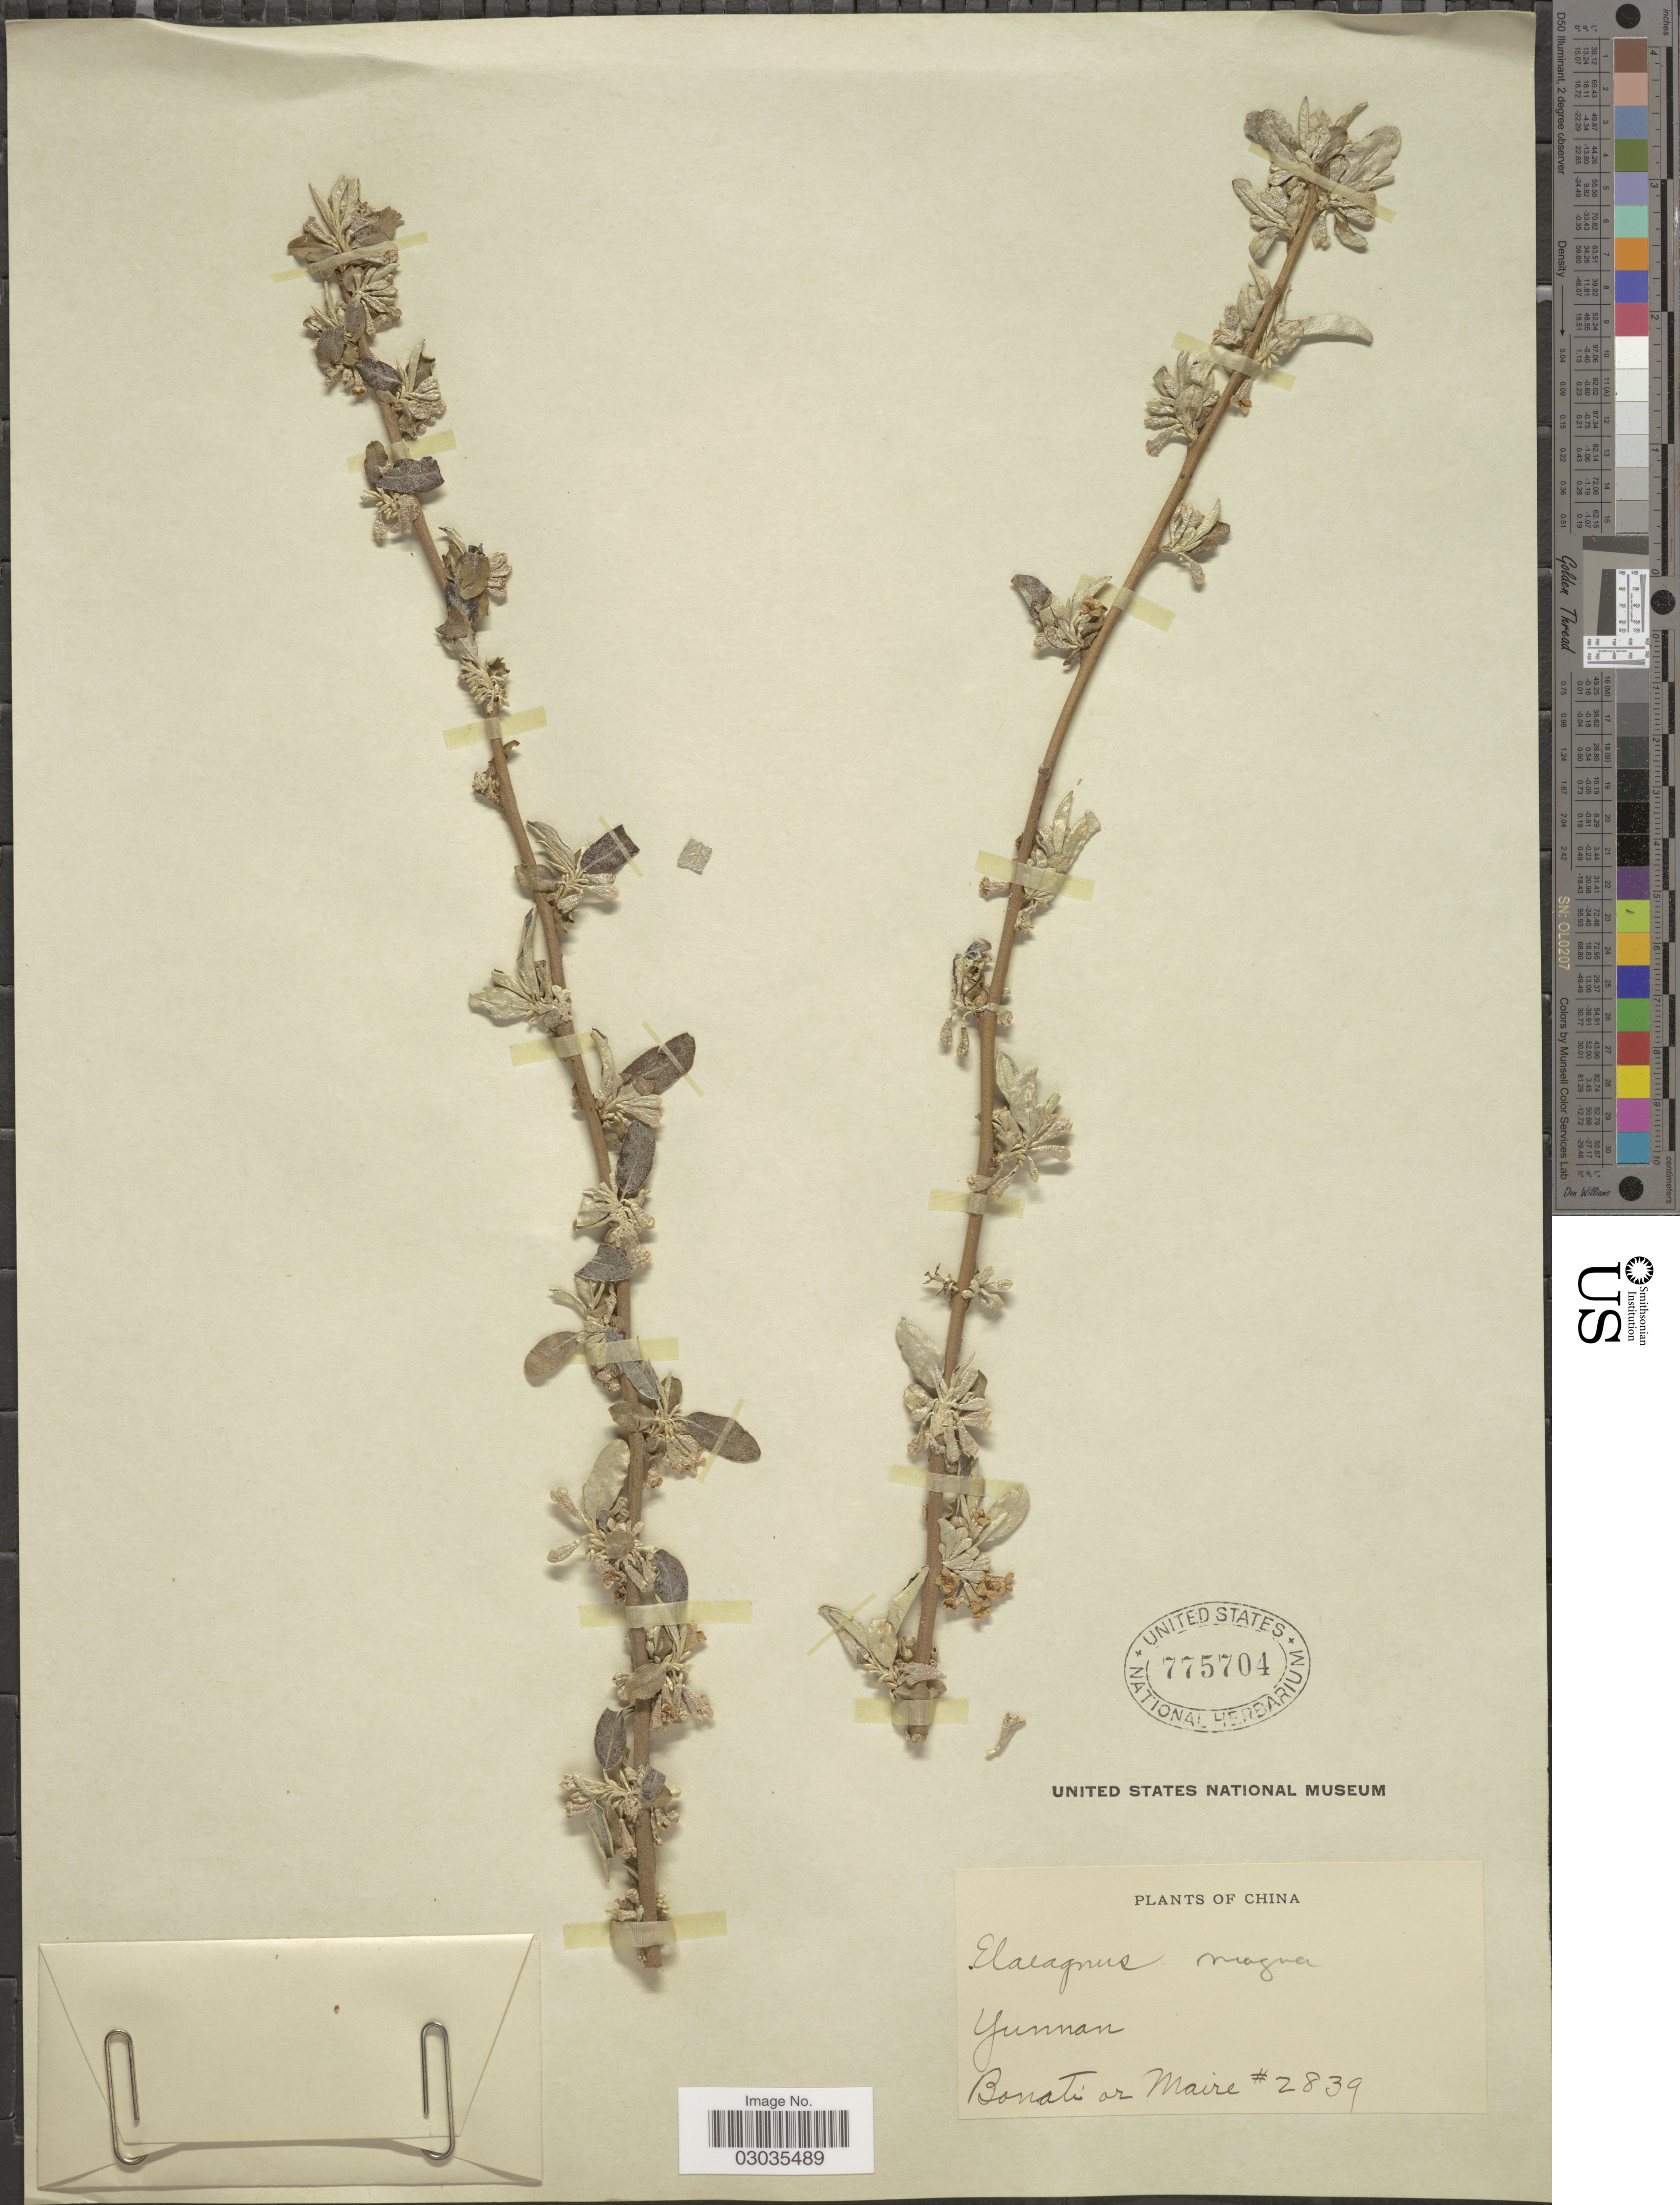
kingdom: Plantae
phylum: Tracheophyta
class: Magnoliopsida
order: Rosales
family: Elaeagnaceae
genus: Elaeagnus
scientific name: Elaeagnus magna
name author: Rehder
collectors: -. Bonati & Maire, --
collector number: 2839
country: China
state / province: Yunnan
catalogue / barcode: US 775704